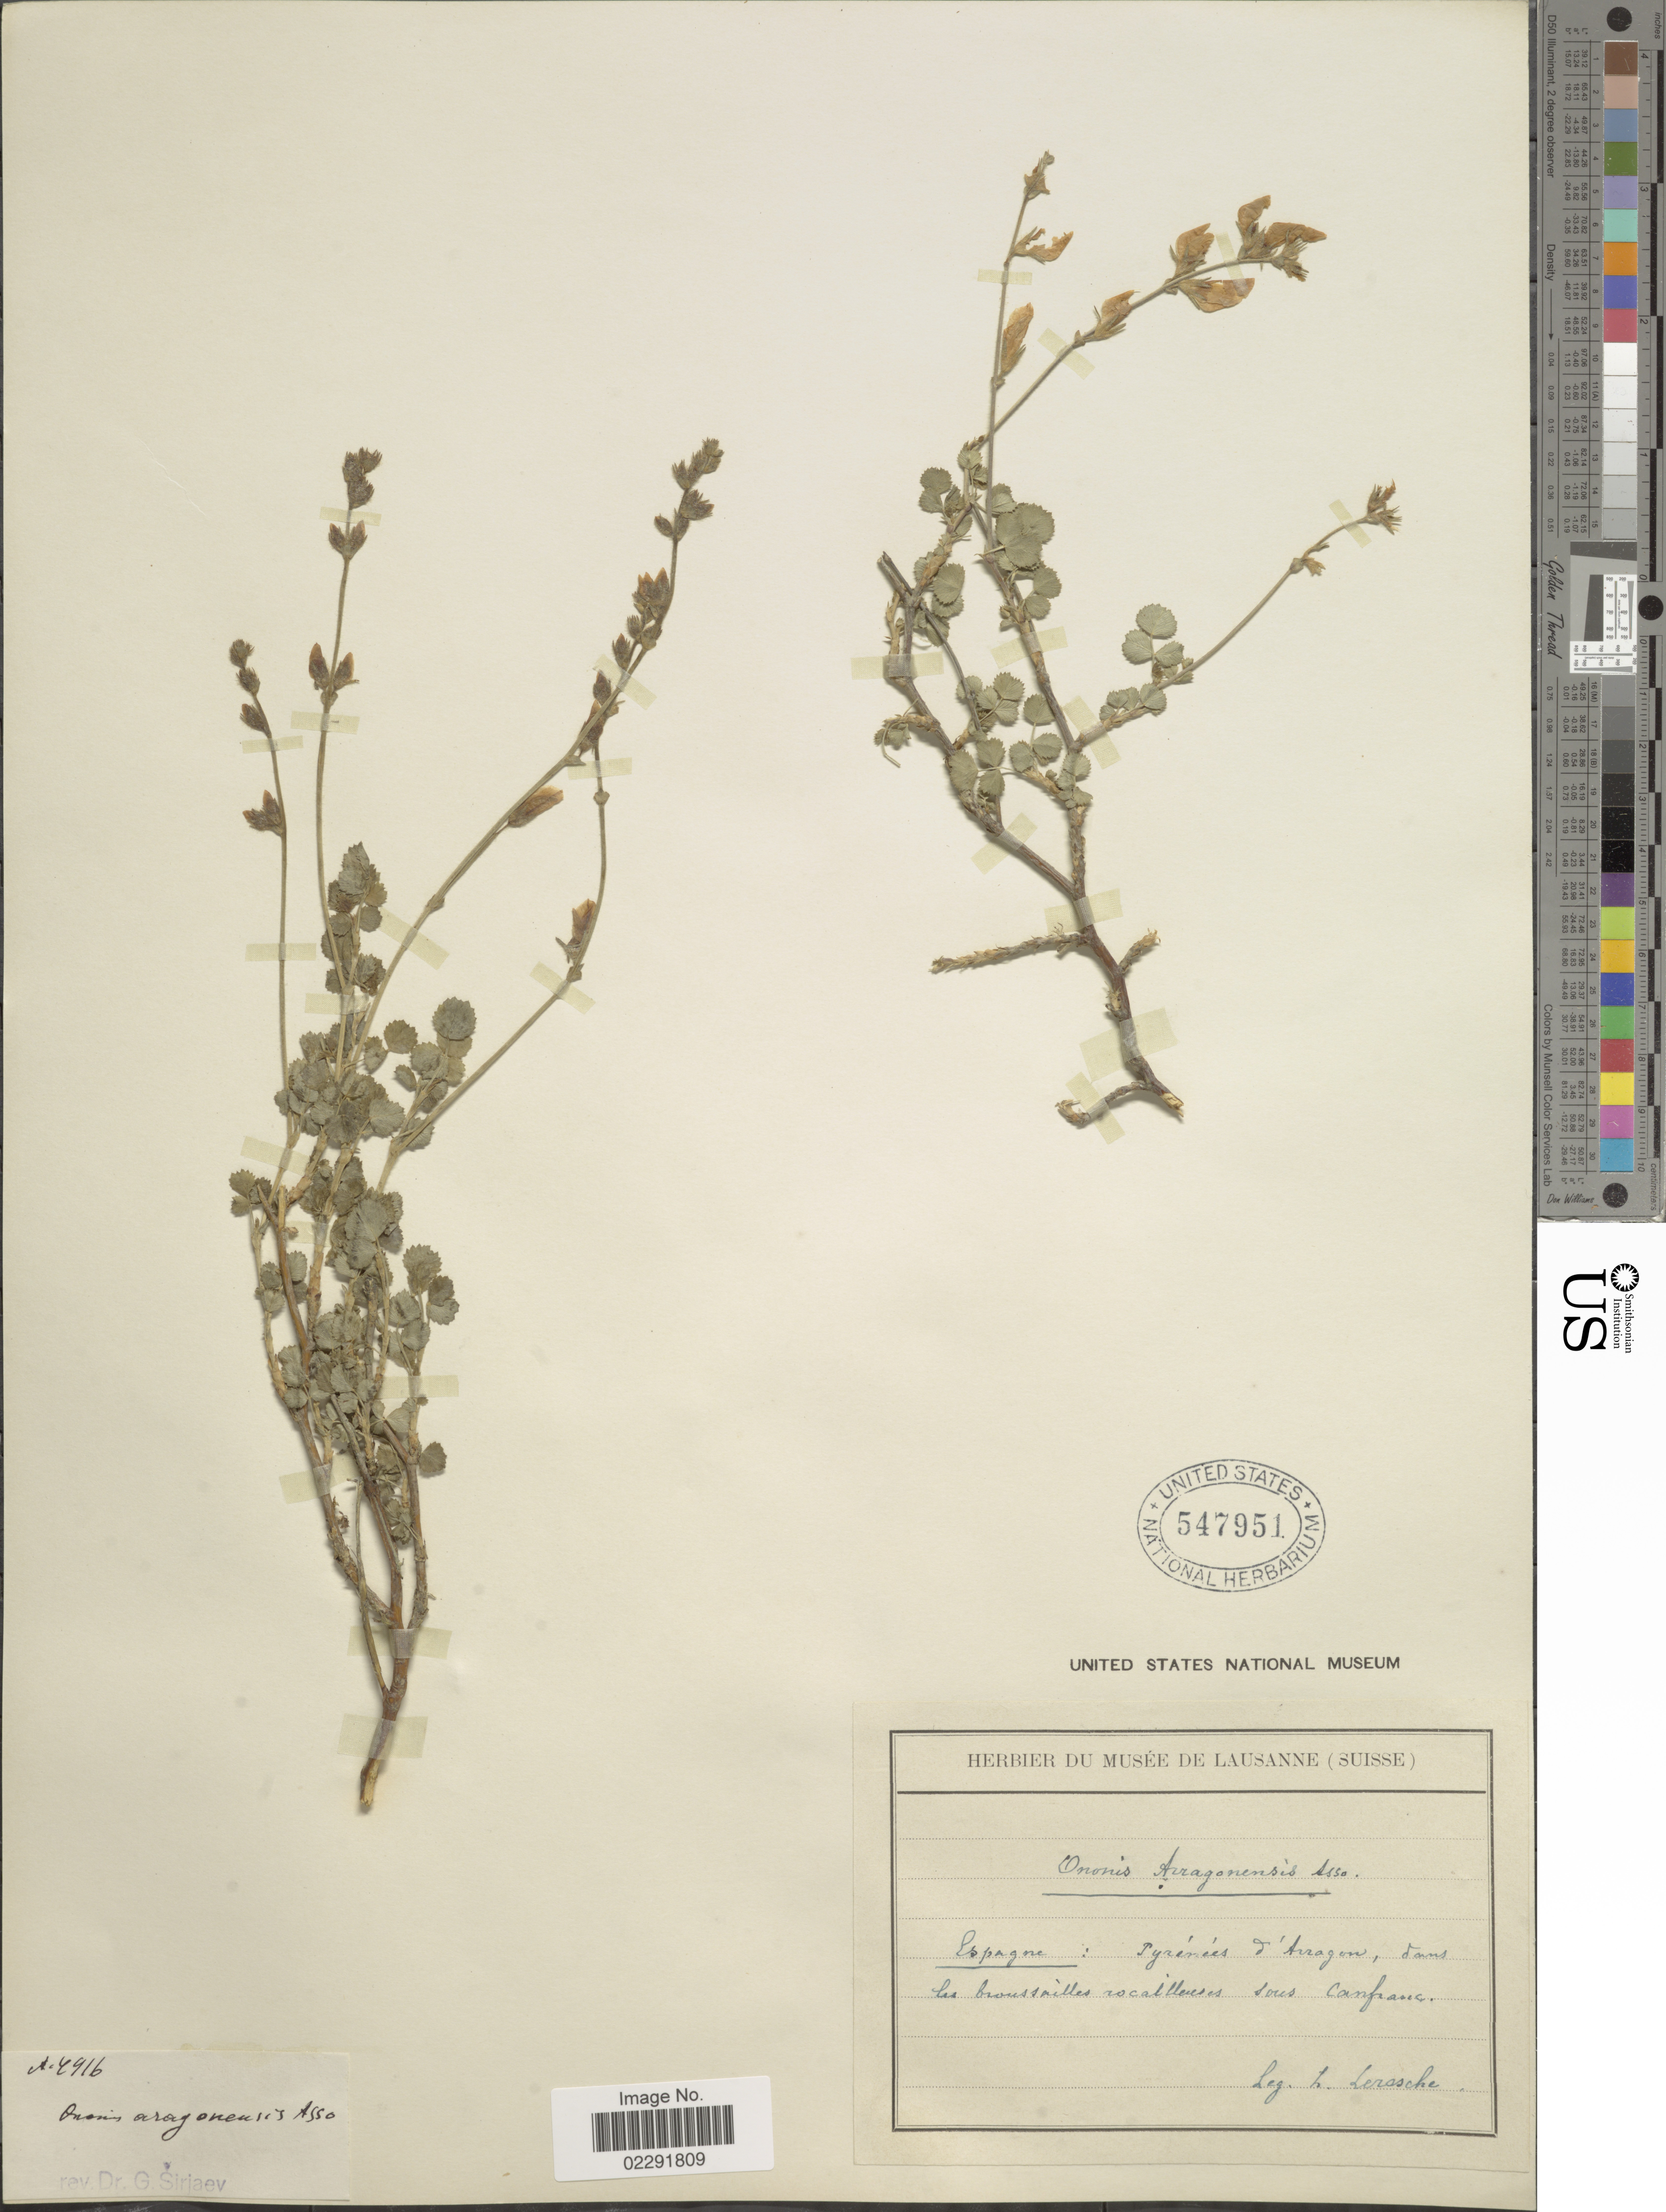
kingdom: Plantae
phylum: Tracheophyta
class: Magnoliopsida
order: Fabales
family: Fabaceae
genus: Ononis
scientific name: Ononis aragonensis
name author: Asso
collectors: Leresche, --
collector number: A. 4916?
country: Spain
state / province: Aragón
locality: Espagne: Pyrenees d'Aragon, dans les broussailles roclleuses sous Canfranc.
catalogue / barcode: US 547951